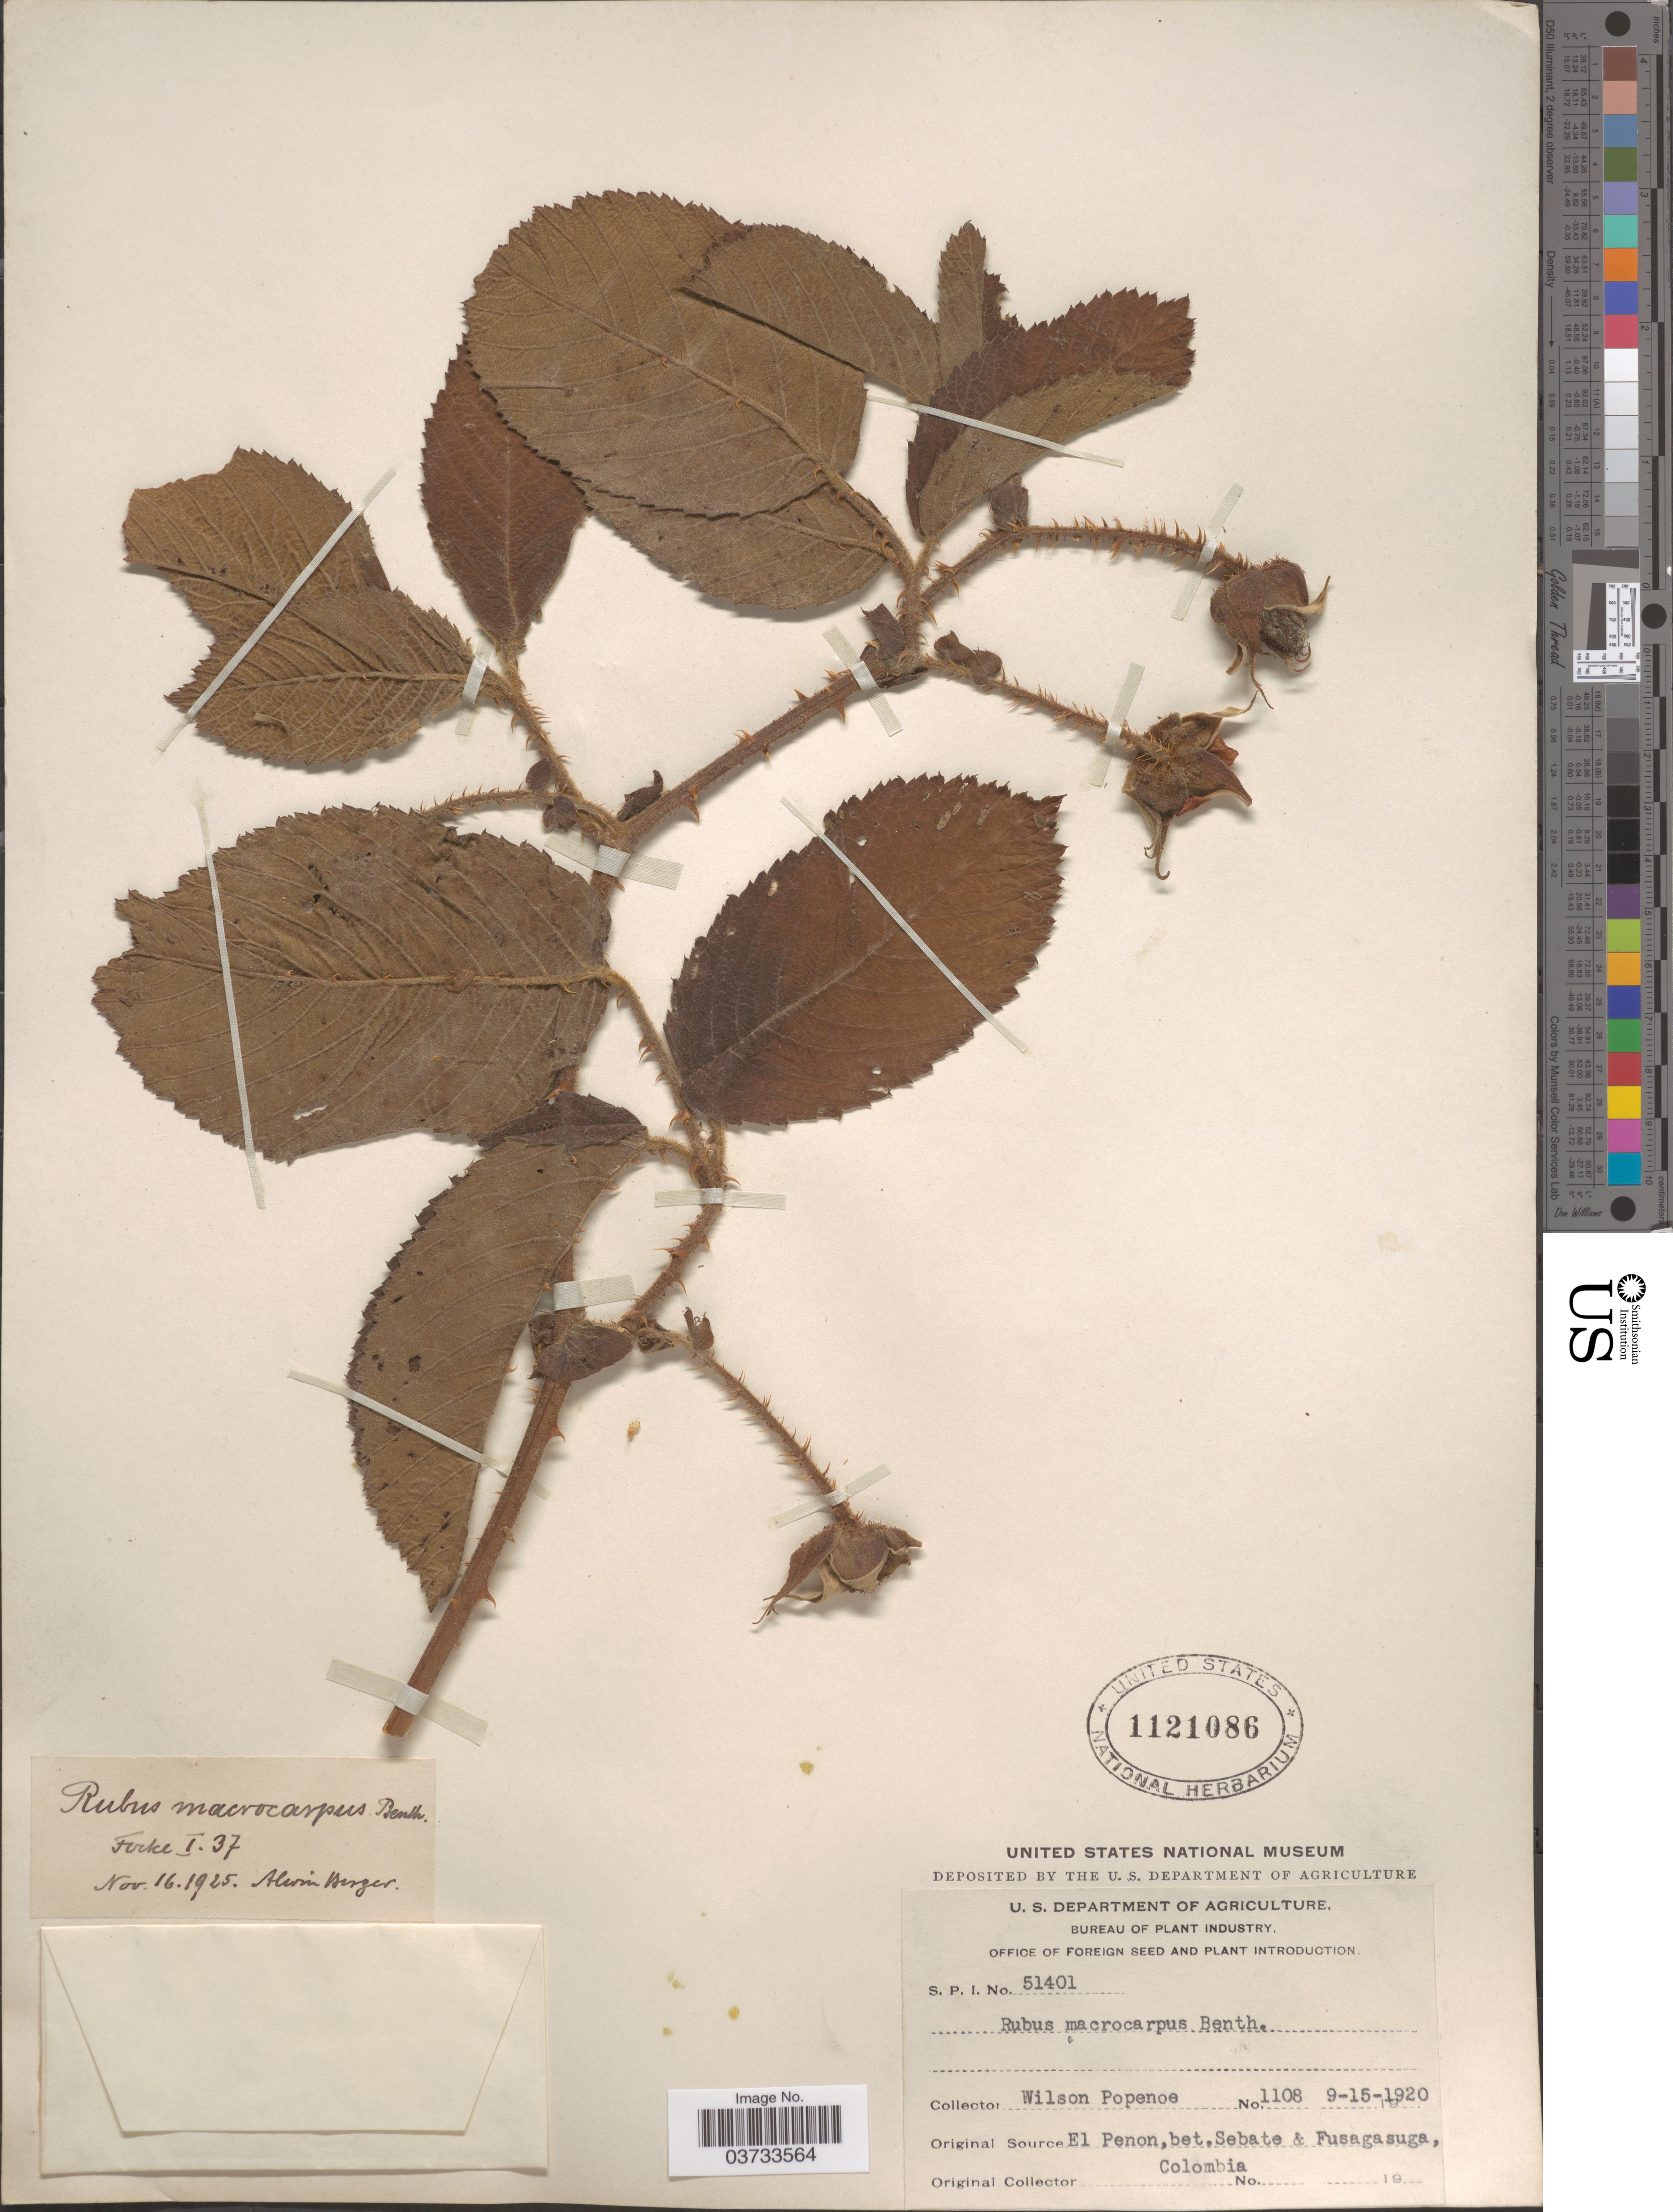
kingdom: Plantae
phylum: Tracheophyta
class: Magnoliopsida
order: Rosales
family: Rosaceae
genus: Rubus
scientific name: Rubus macrocarpus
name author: King ex C.B. Clarke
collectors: F. Popenoe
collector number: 1108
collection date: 1920-09-15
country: Colombia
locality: El Penon, bet.Sebate & Fusagasuga.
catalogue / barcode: US 1121086